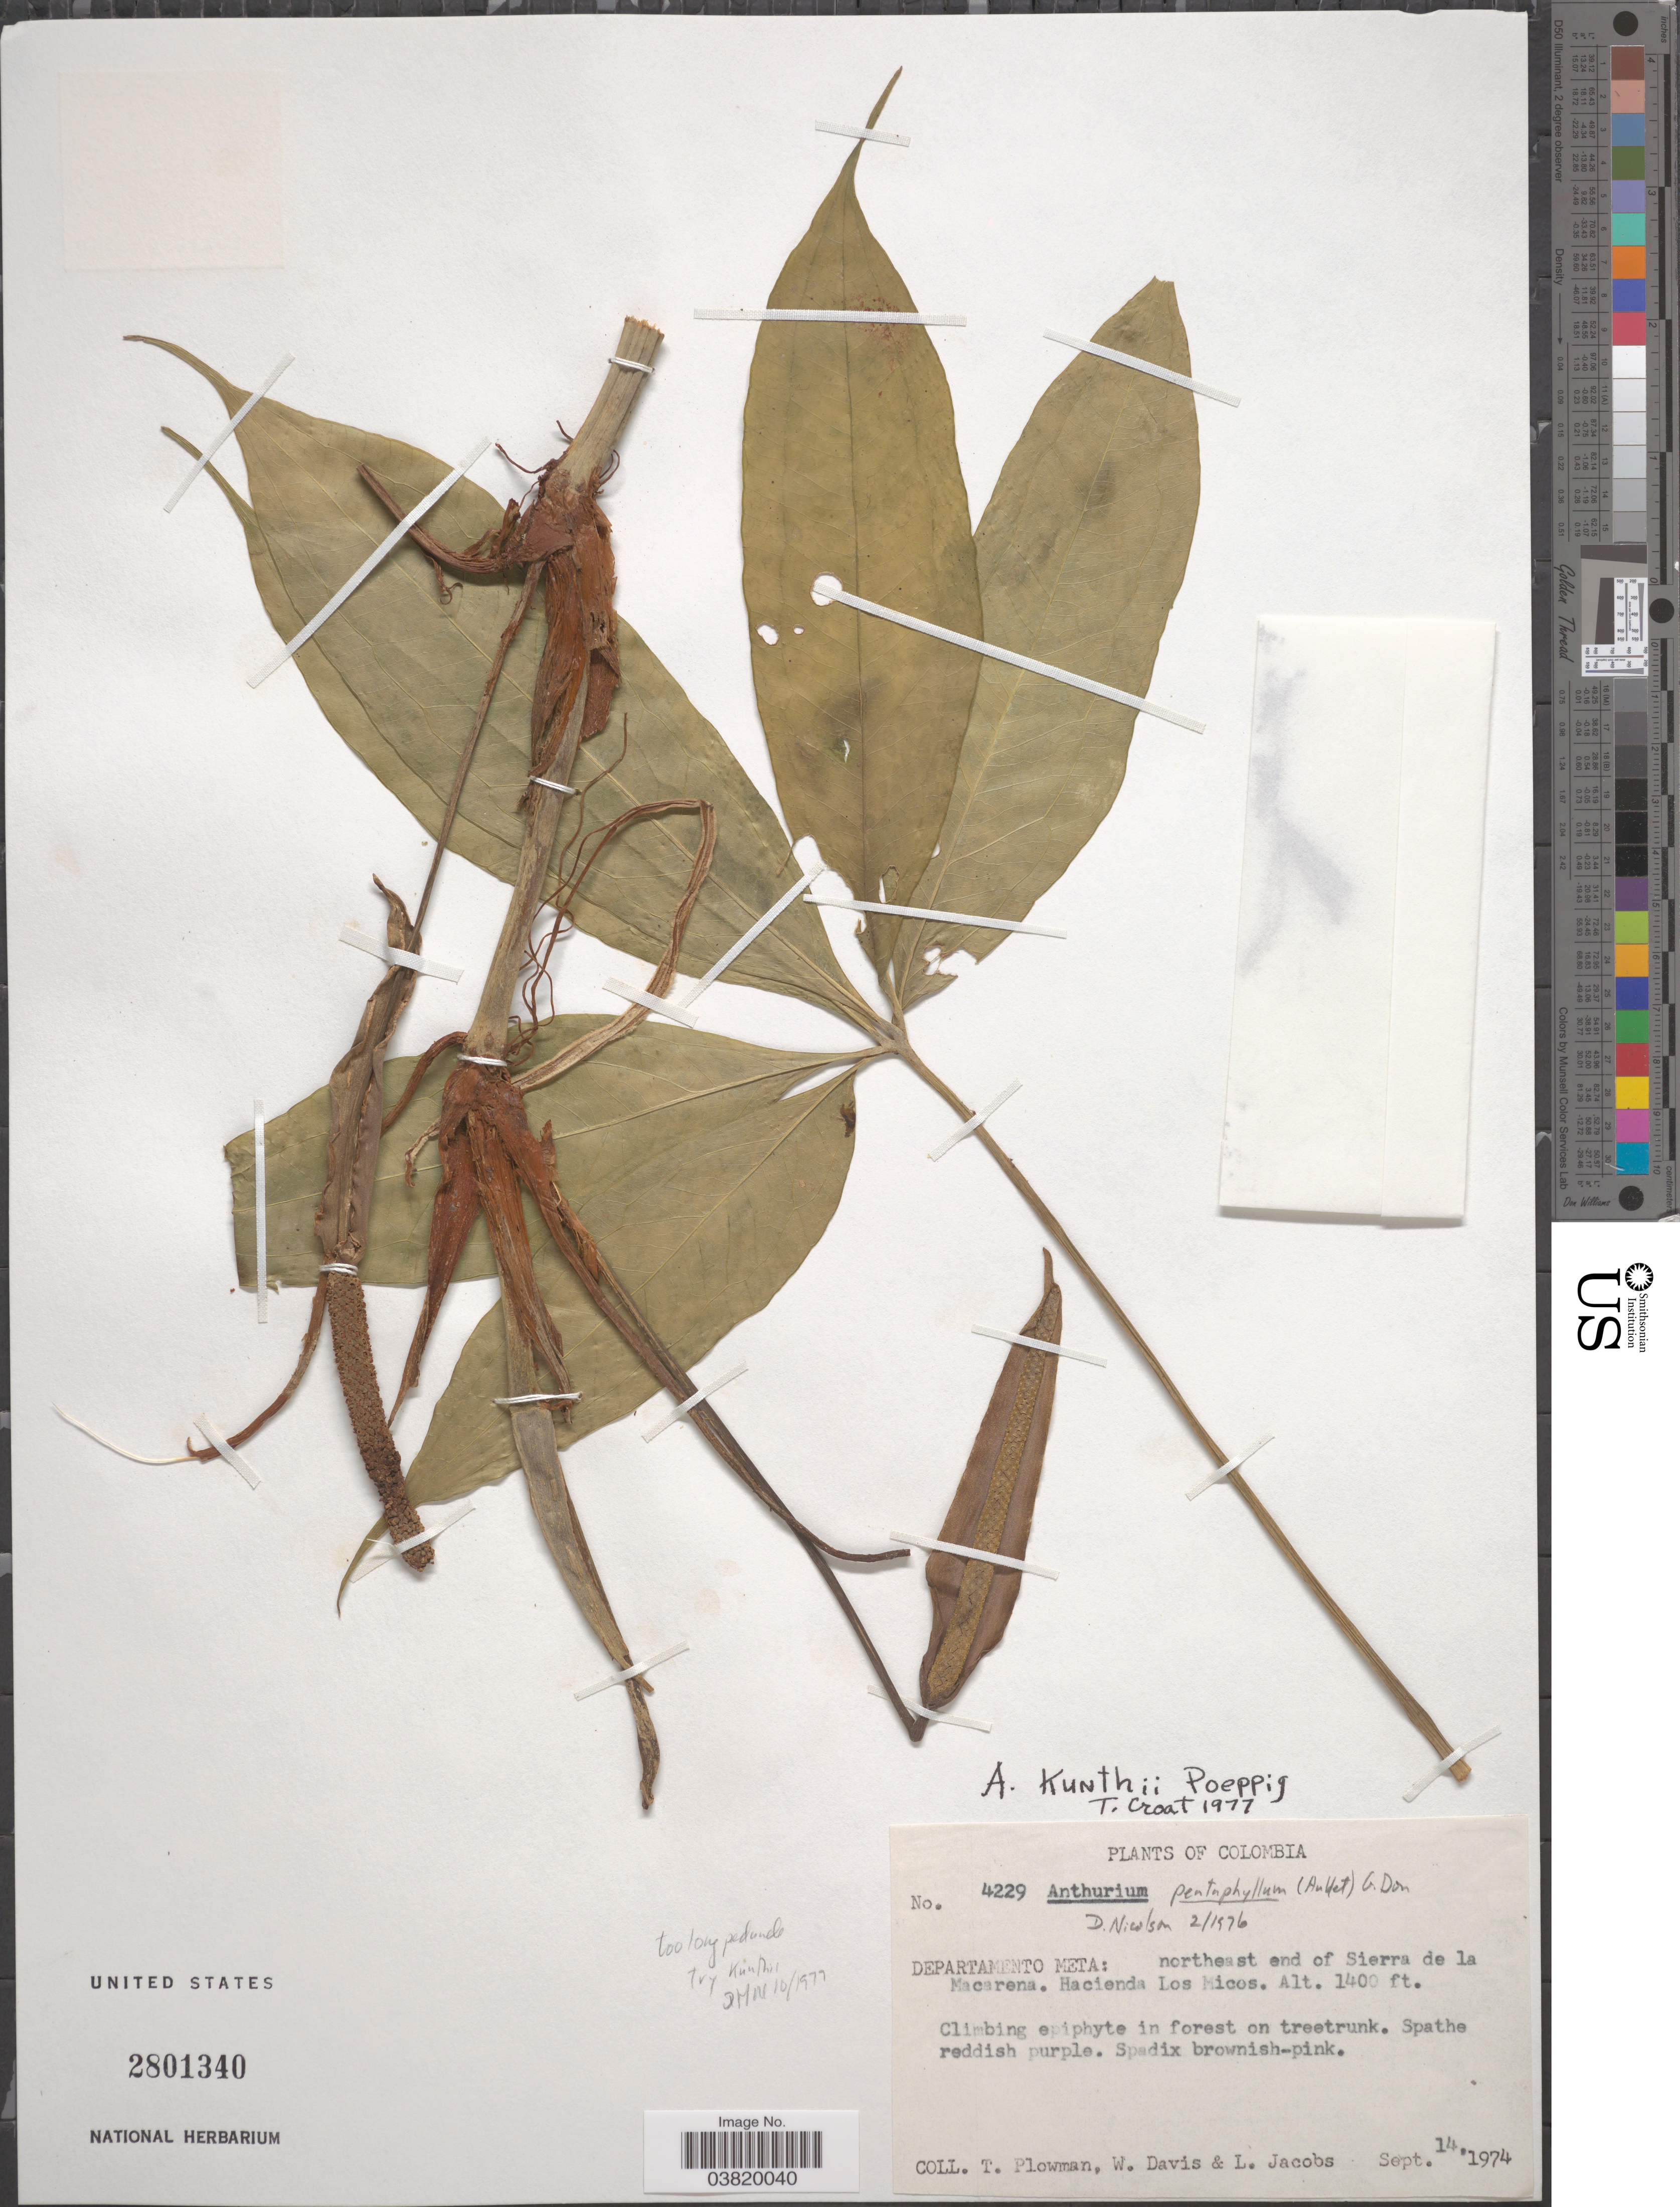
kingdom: Plantae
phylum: Tracheophyta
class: Liliopsida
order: Alismatales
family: Araceae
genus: Anthurium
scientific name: Anthurium kunthii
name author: Poepp.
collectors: T. Plowman, W. Davis & L. Jacobs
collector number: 4229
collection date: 1974-09-14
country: Colombia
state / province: Meta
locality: Departamento Meta: northeast end of Sierra de la Macarena. Hacienda Los Micos.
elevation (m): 427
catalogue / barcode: US 2801340